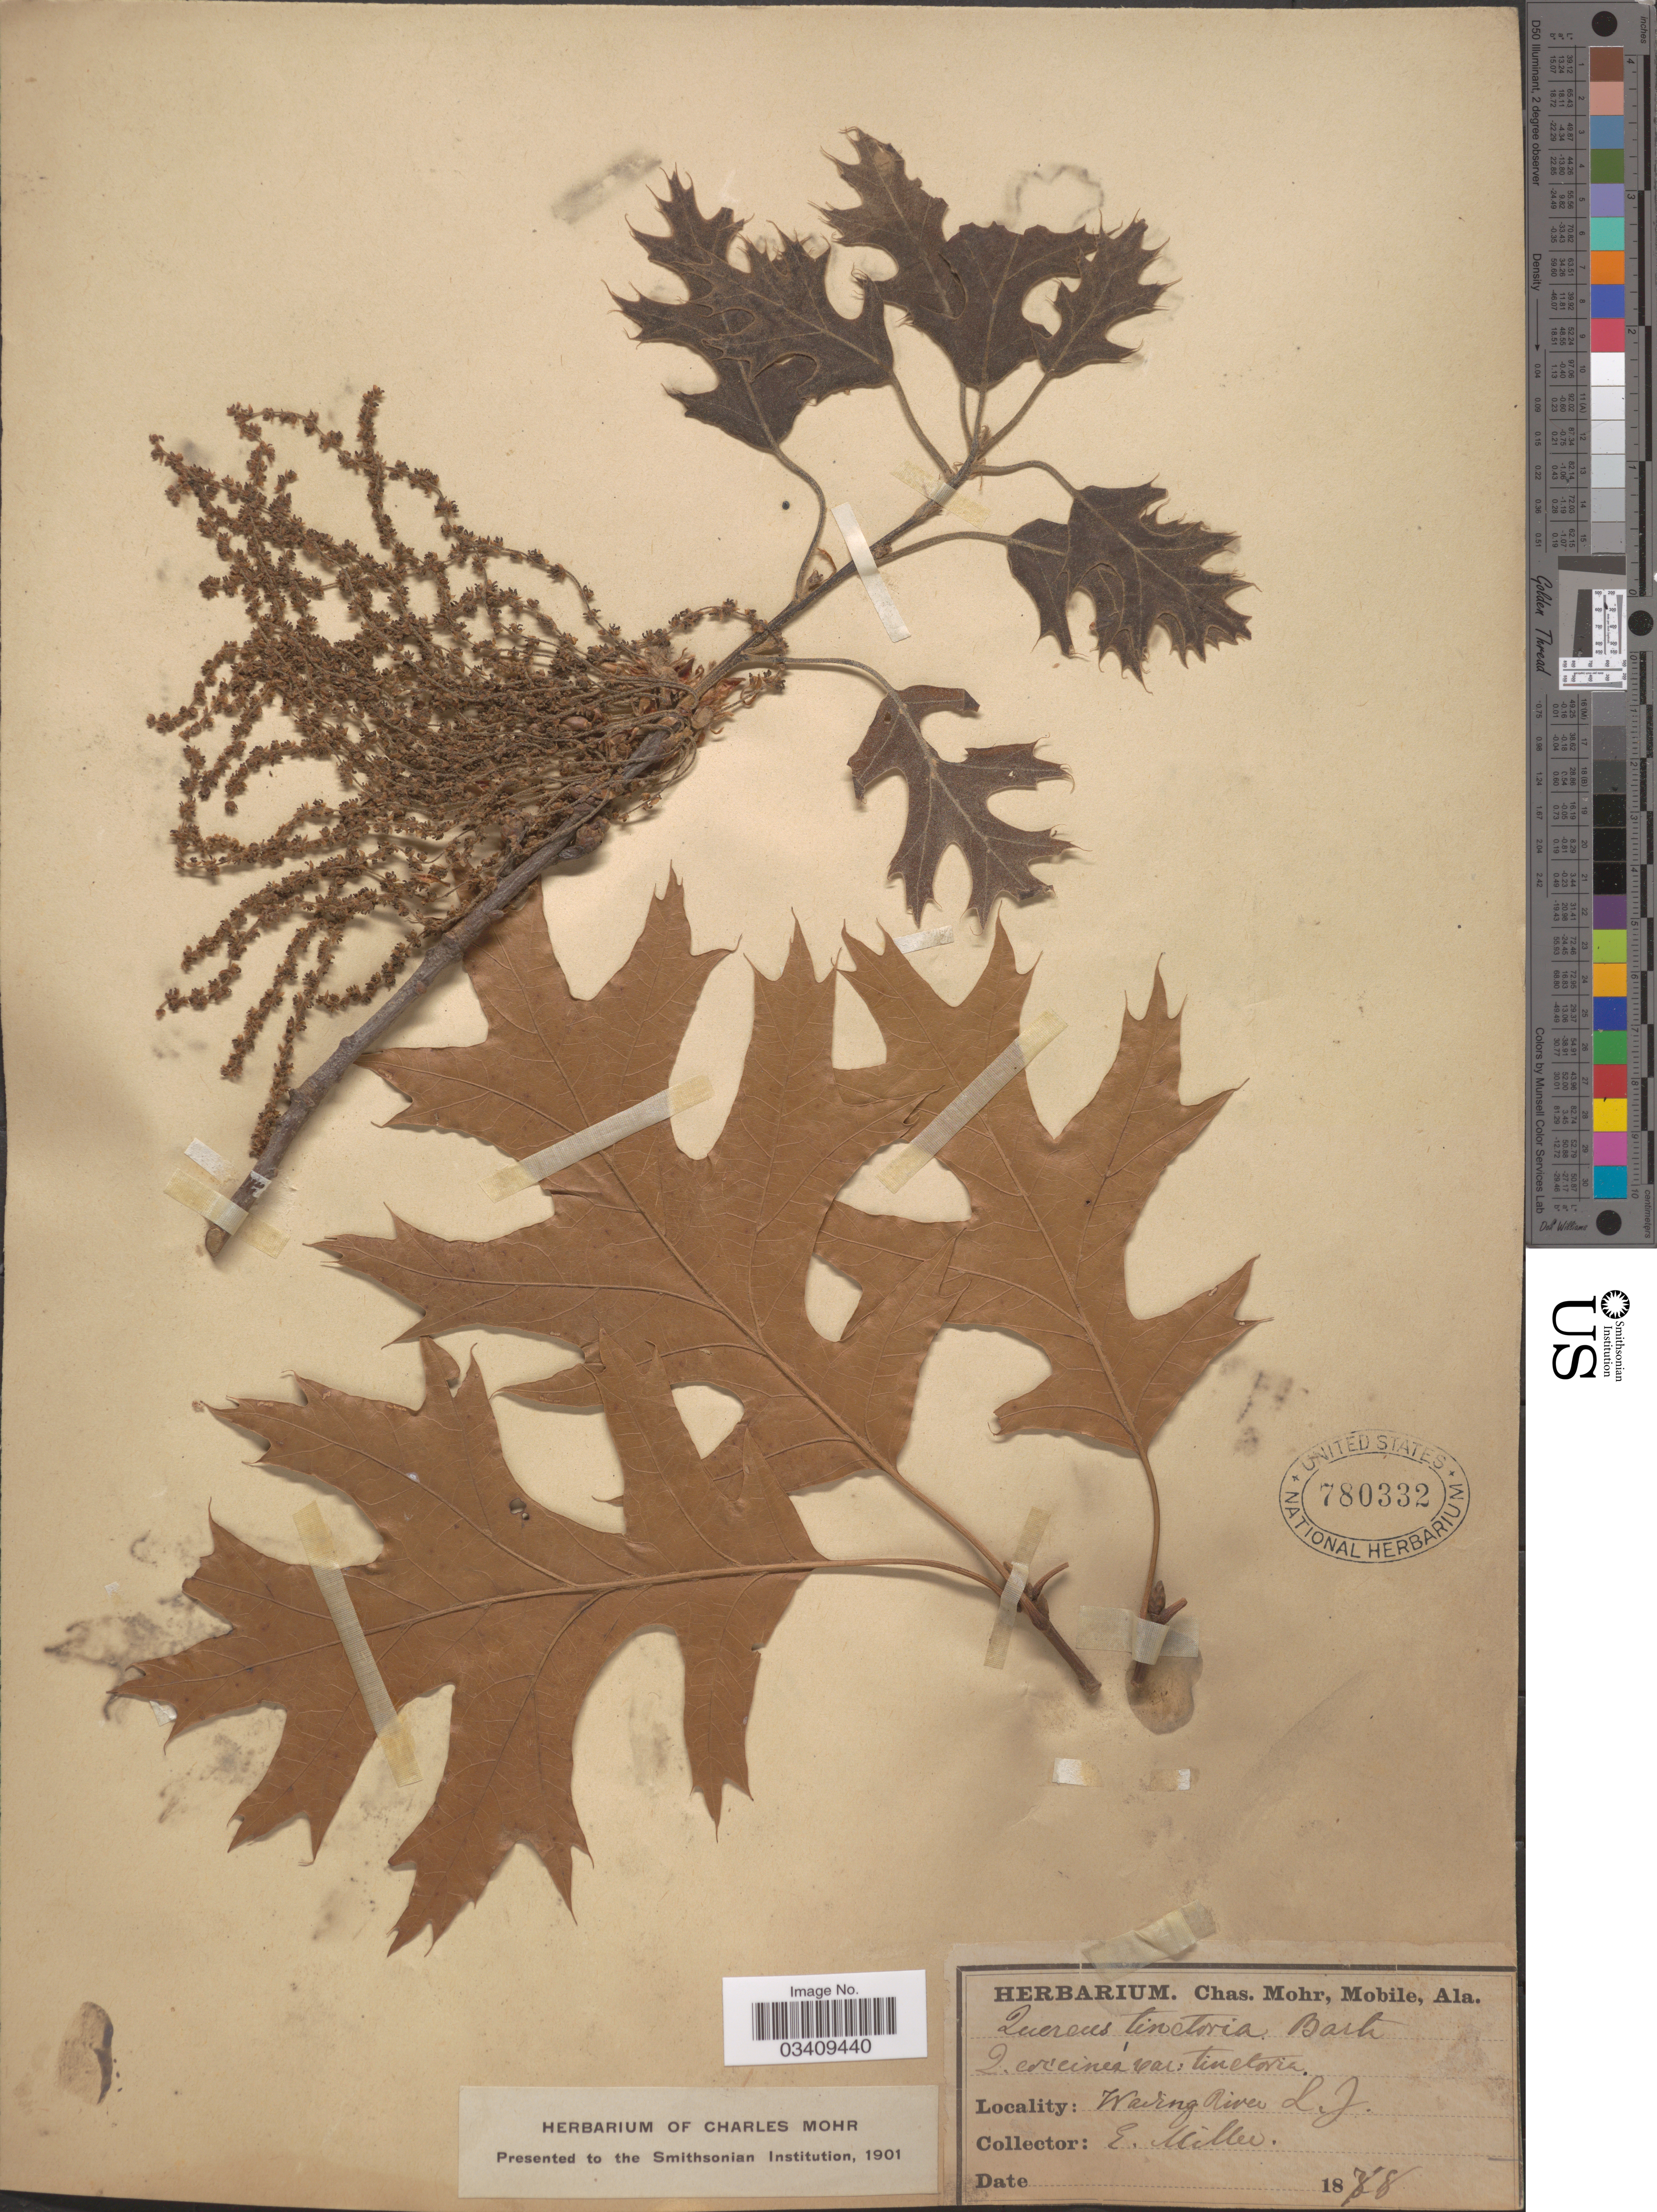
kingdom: Plantae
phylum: Tracheophyta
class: Magnoliopsida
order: Fagales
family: Fagaceae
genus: Quercus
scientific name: Quercus velutina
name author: Lam.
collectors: E. S. Miller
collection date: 1878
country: United States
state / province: New York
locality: Wading River.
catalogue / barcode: US 780332